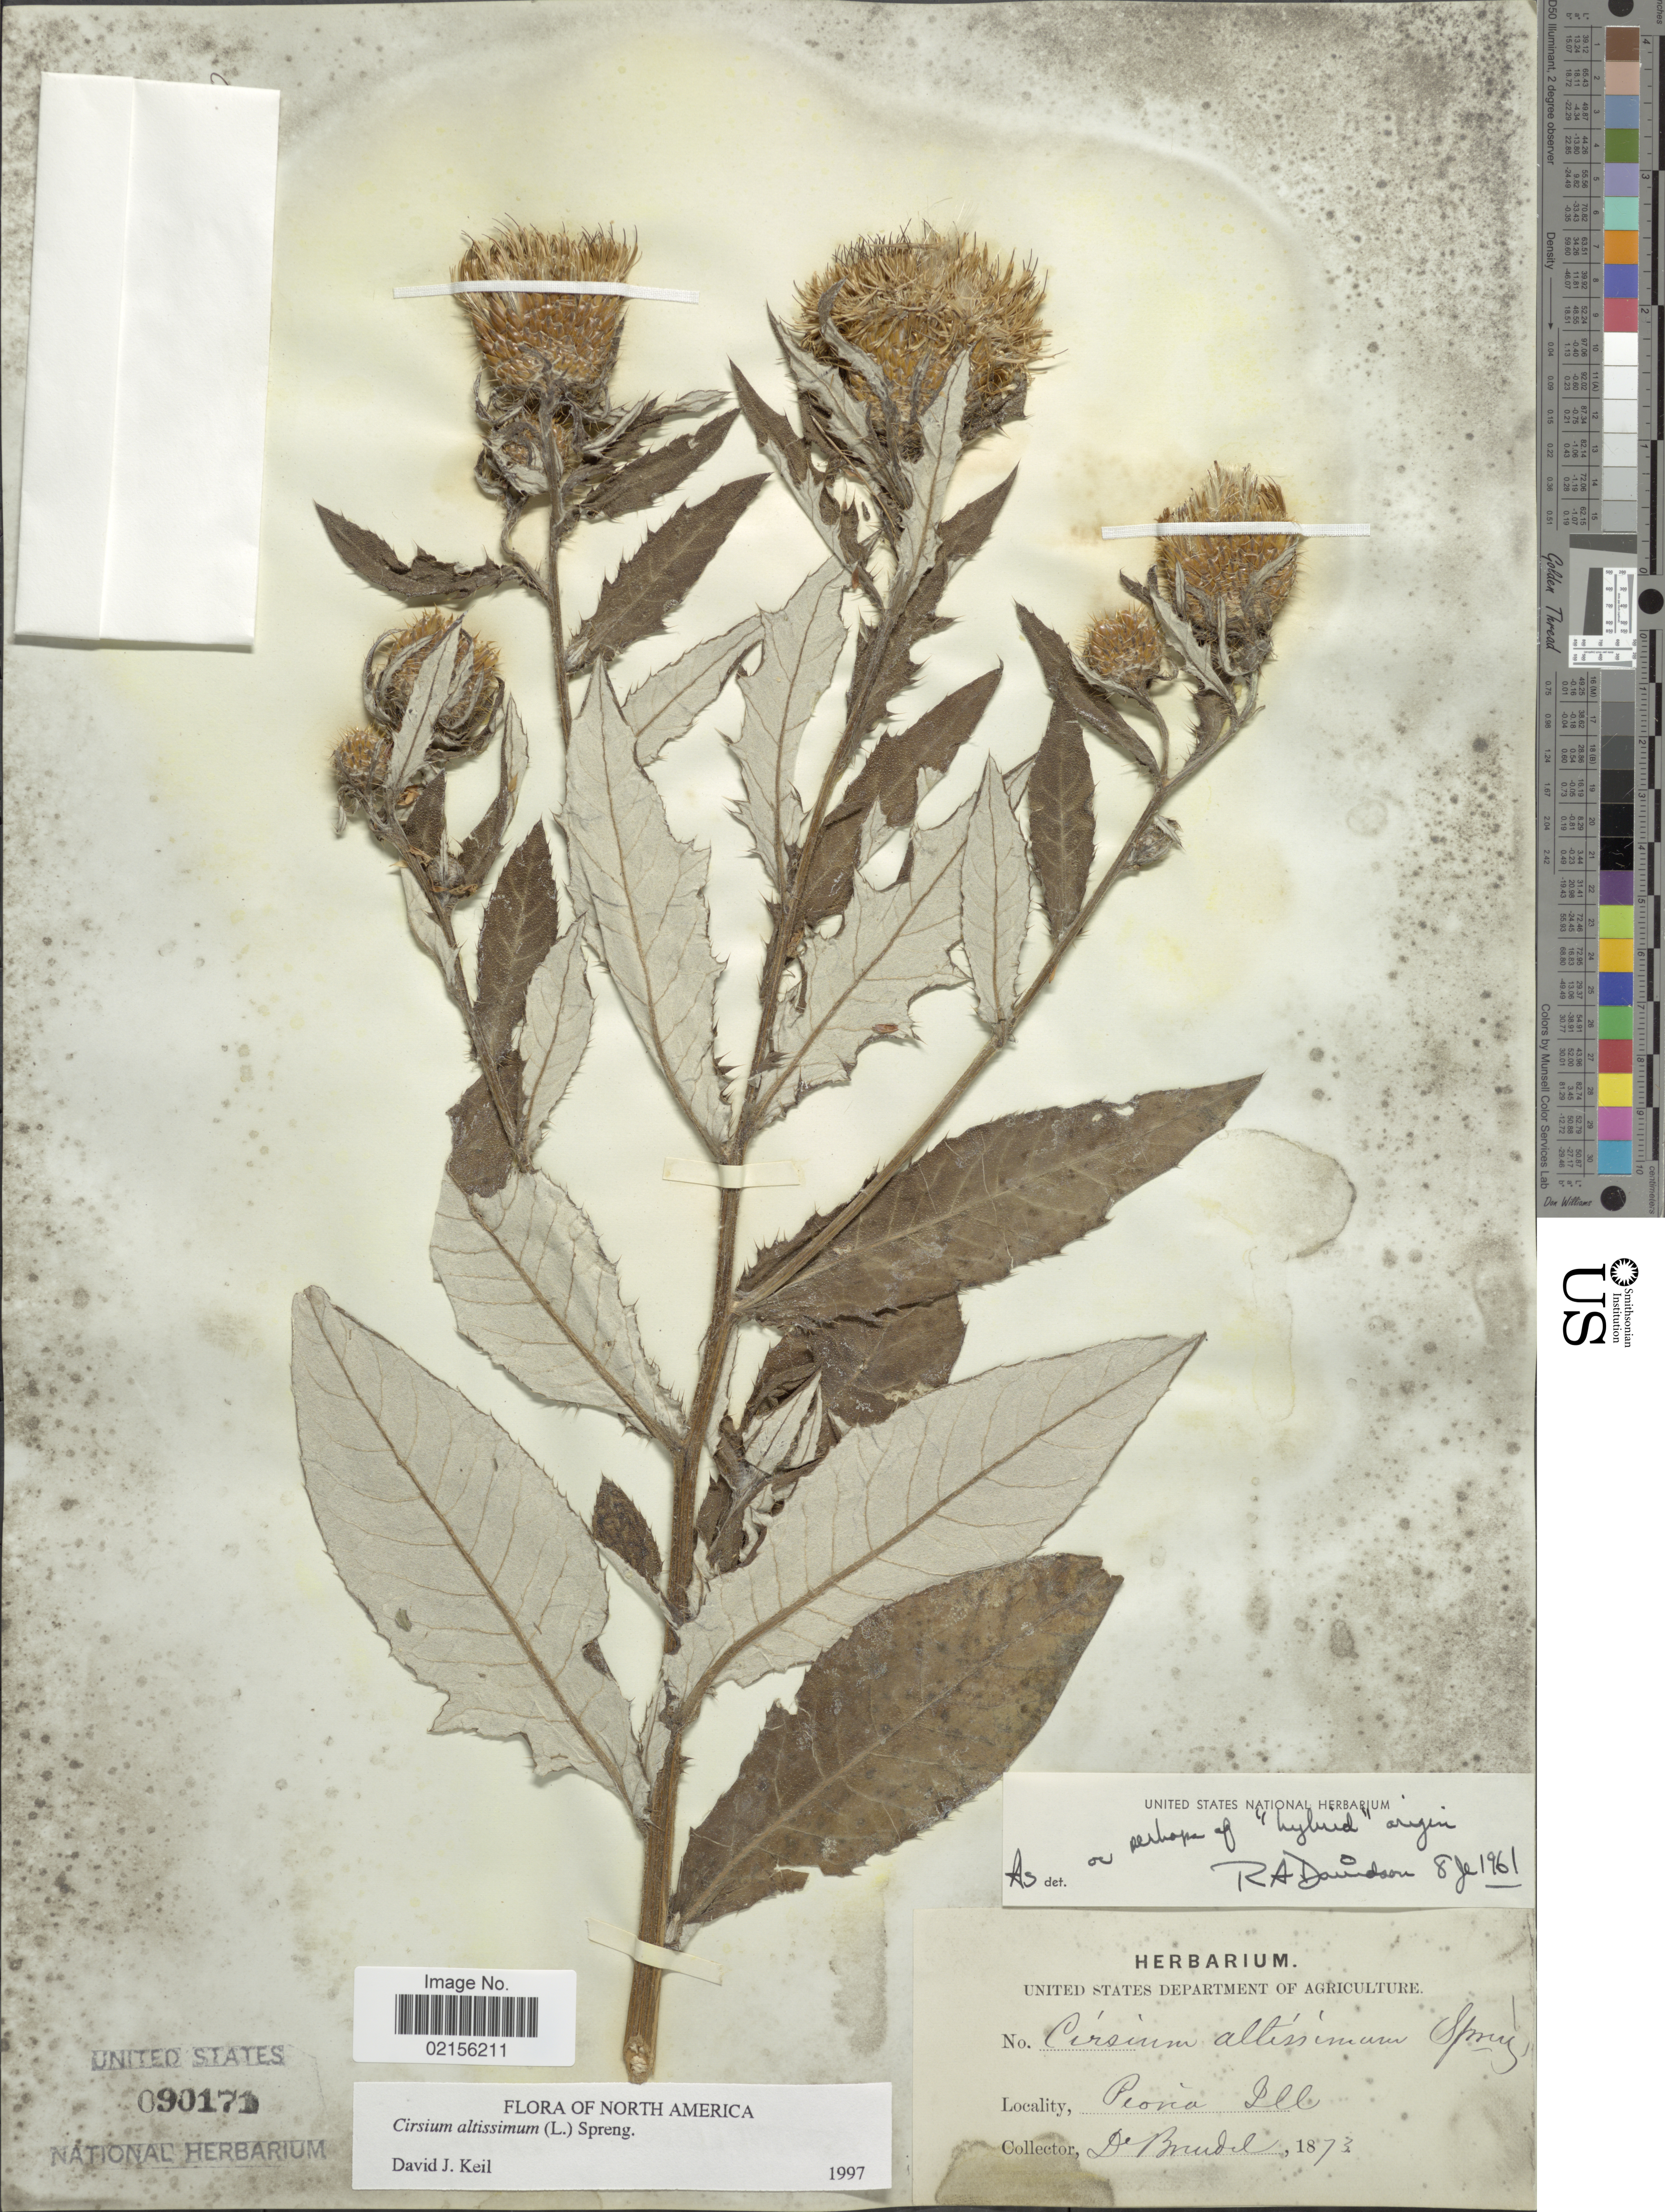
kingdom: Plantae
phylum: Tracheophyta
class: Magnoliopsida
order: Asterales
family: Asteraceae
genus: Cirsium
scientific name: Cirsium altissimum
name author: (L.) Spreng.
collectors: -. Brendel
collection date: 1873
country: United States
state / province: Illinois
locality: Peoria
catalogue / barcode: US 90173